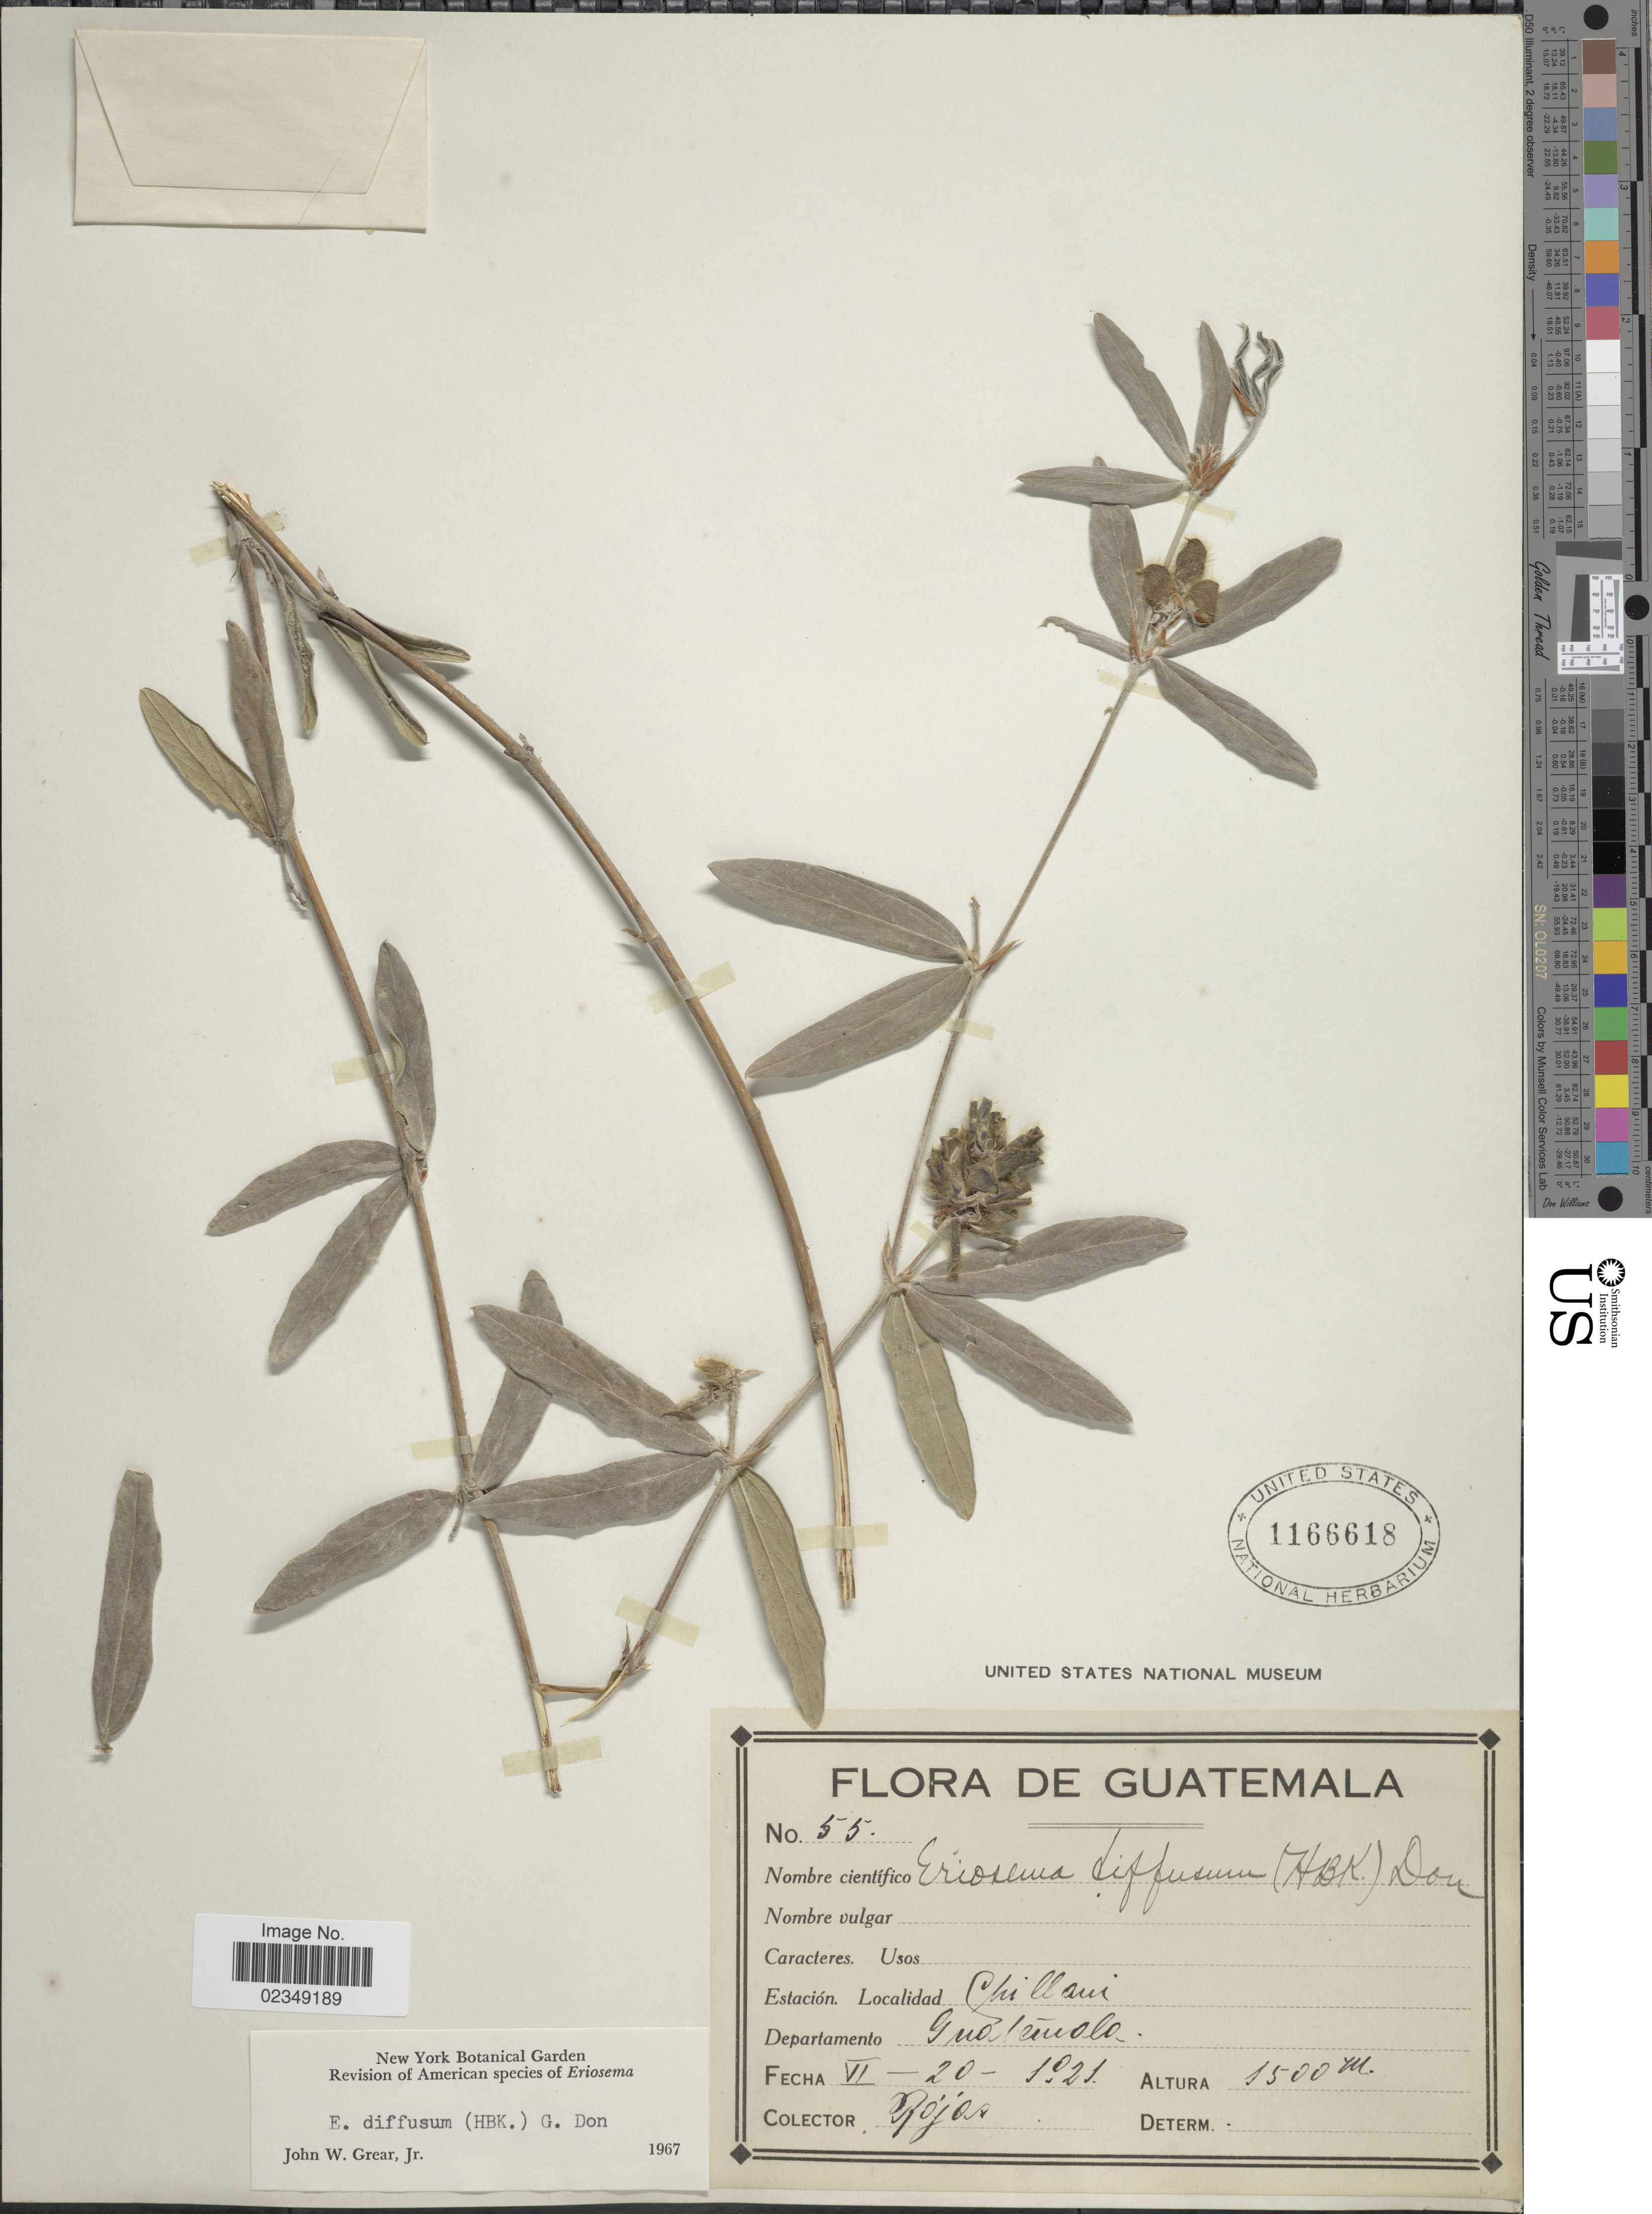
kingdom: Plantae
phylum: Tracheophyta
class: Magnoliopsida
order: Fabales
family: Fabaceae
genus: Eriosema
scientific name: Eriosema diffusum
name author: (Kunth) G. Don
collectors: Rójos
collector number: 55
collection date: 1921-06-20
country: Guatemala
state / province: Guatemala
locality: Chillani. Departamento Guatemala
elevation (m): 1500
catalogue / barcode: US 1166618